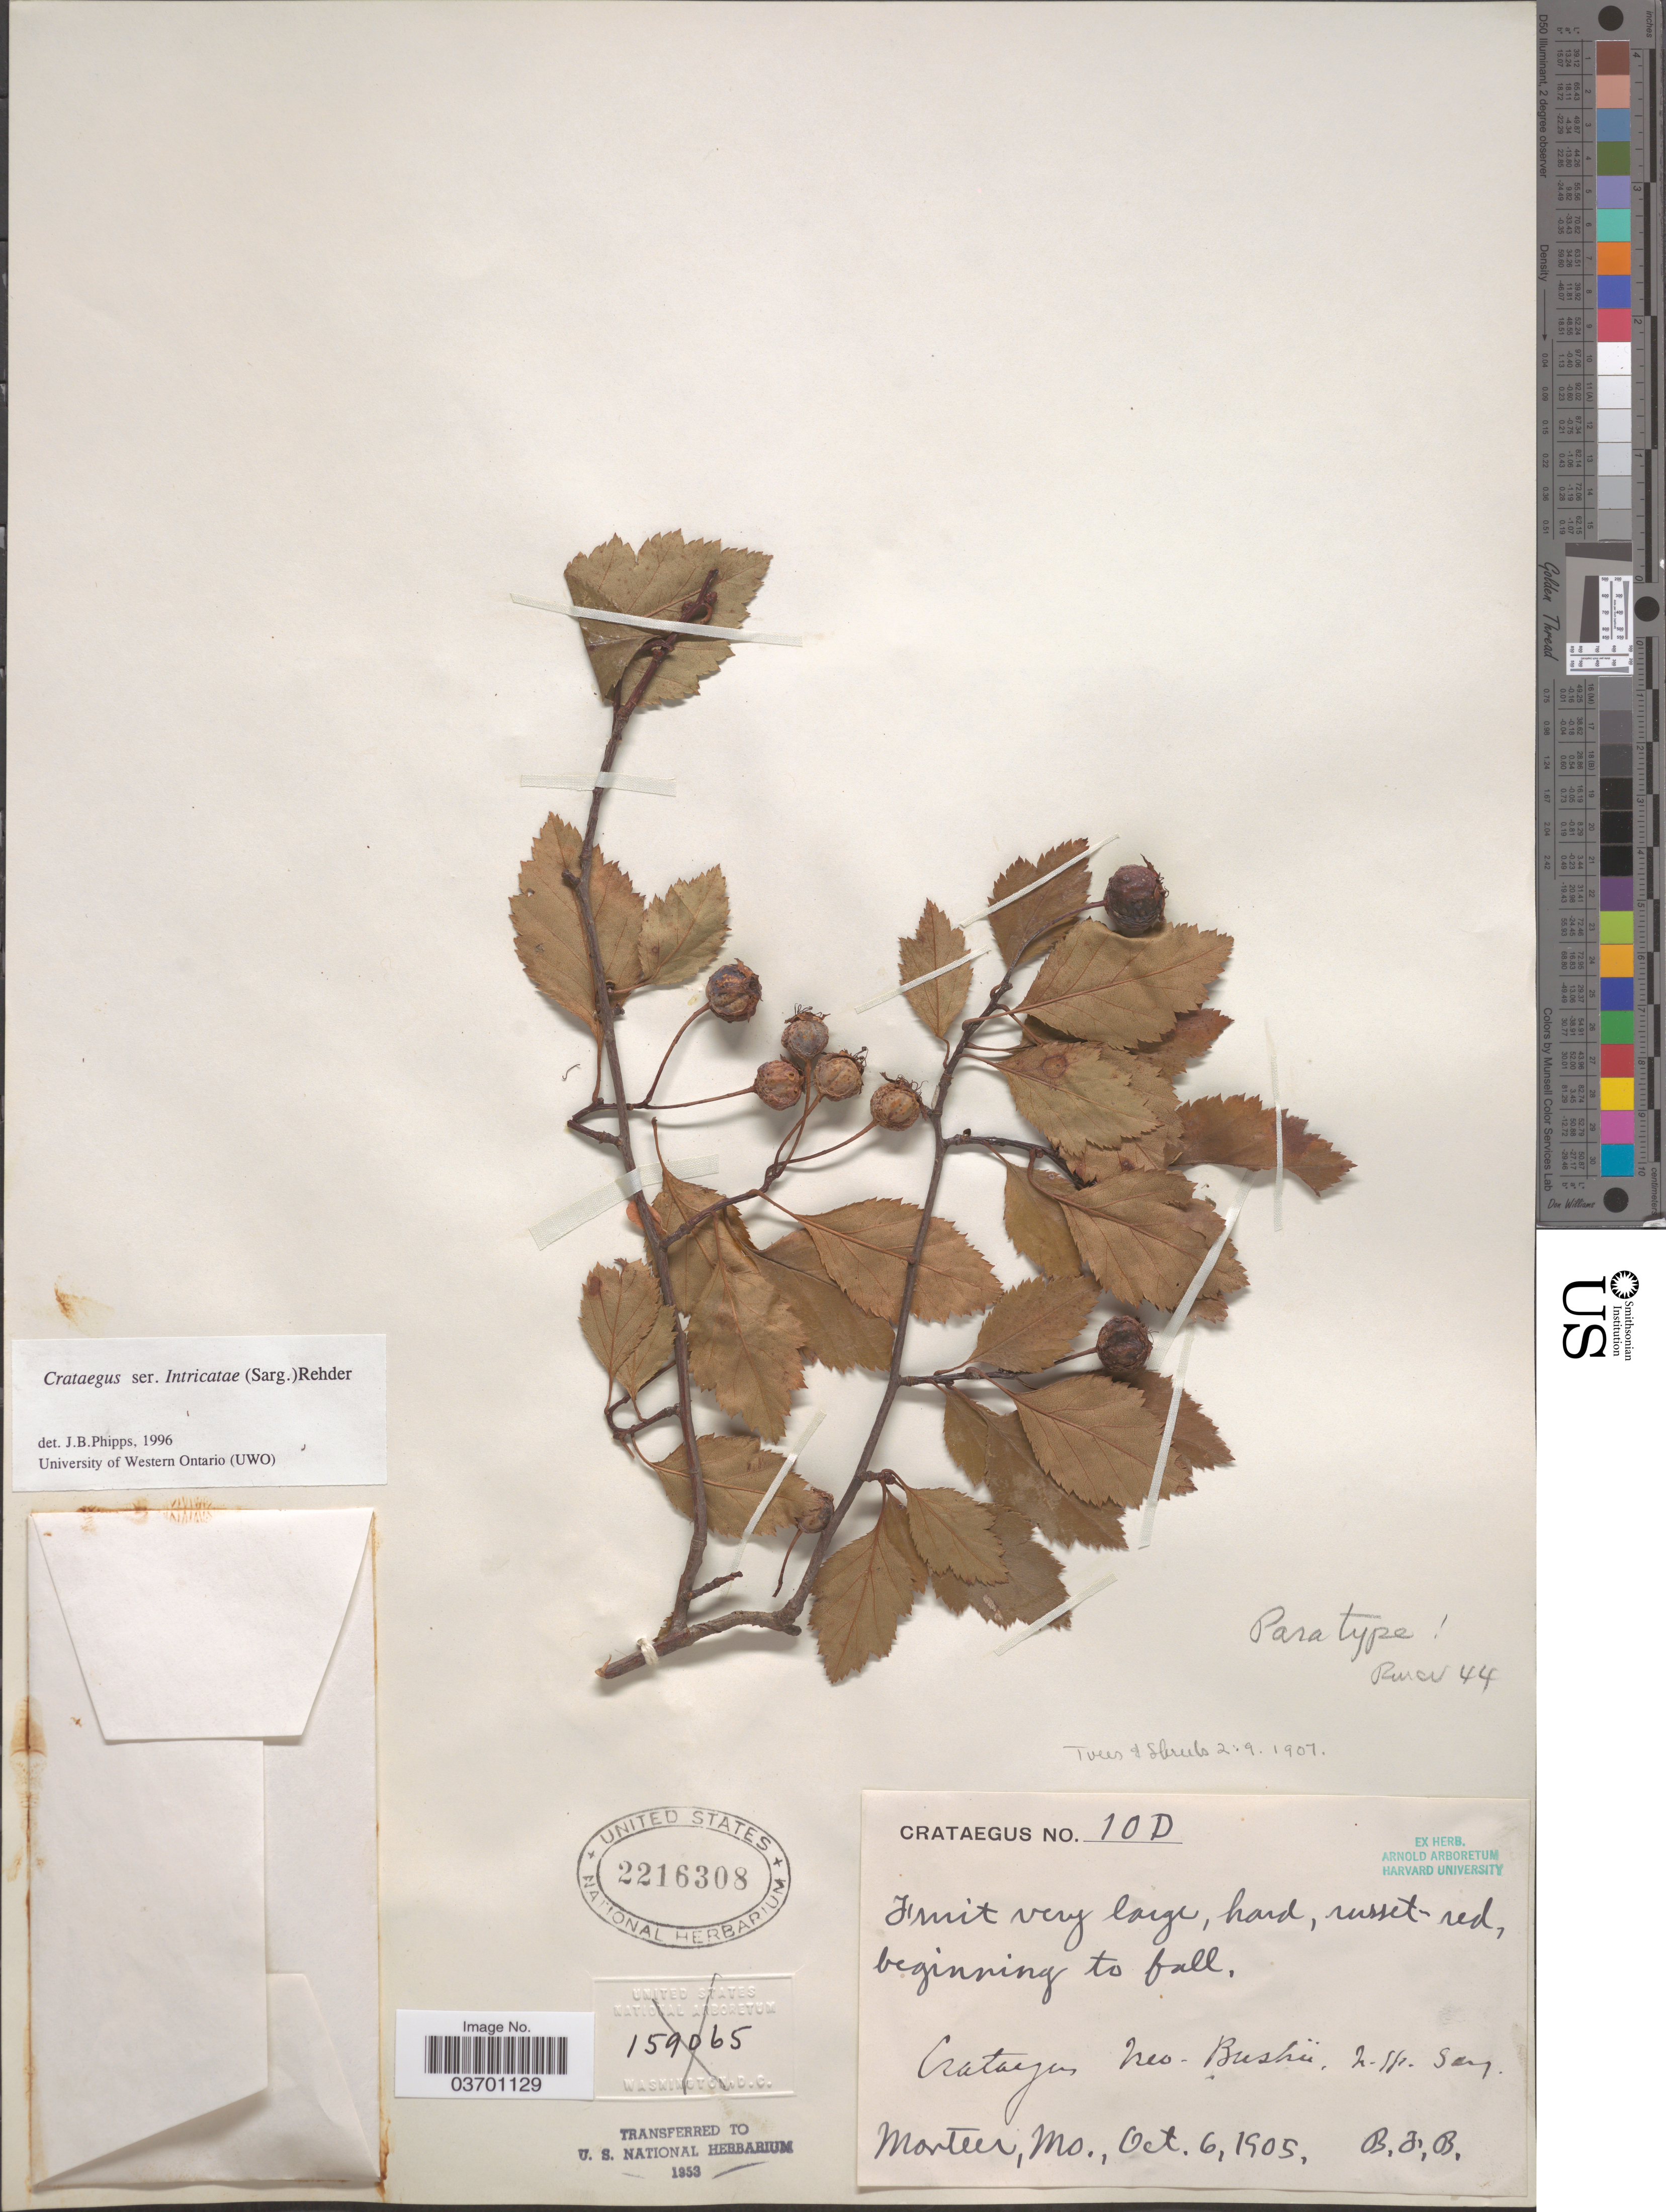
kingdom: Plantae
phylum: Tracheophyta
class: Magnoliopsida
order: Rosales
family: Rosaceae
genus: Crataegus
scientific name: Crataegus neobushii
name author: Sarg.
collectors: B. F. B.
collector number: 10D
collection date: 1905-10-06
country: United States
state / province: Missouri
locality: Monteer.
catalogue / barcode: US 2216308